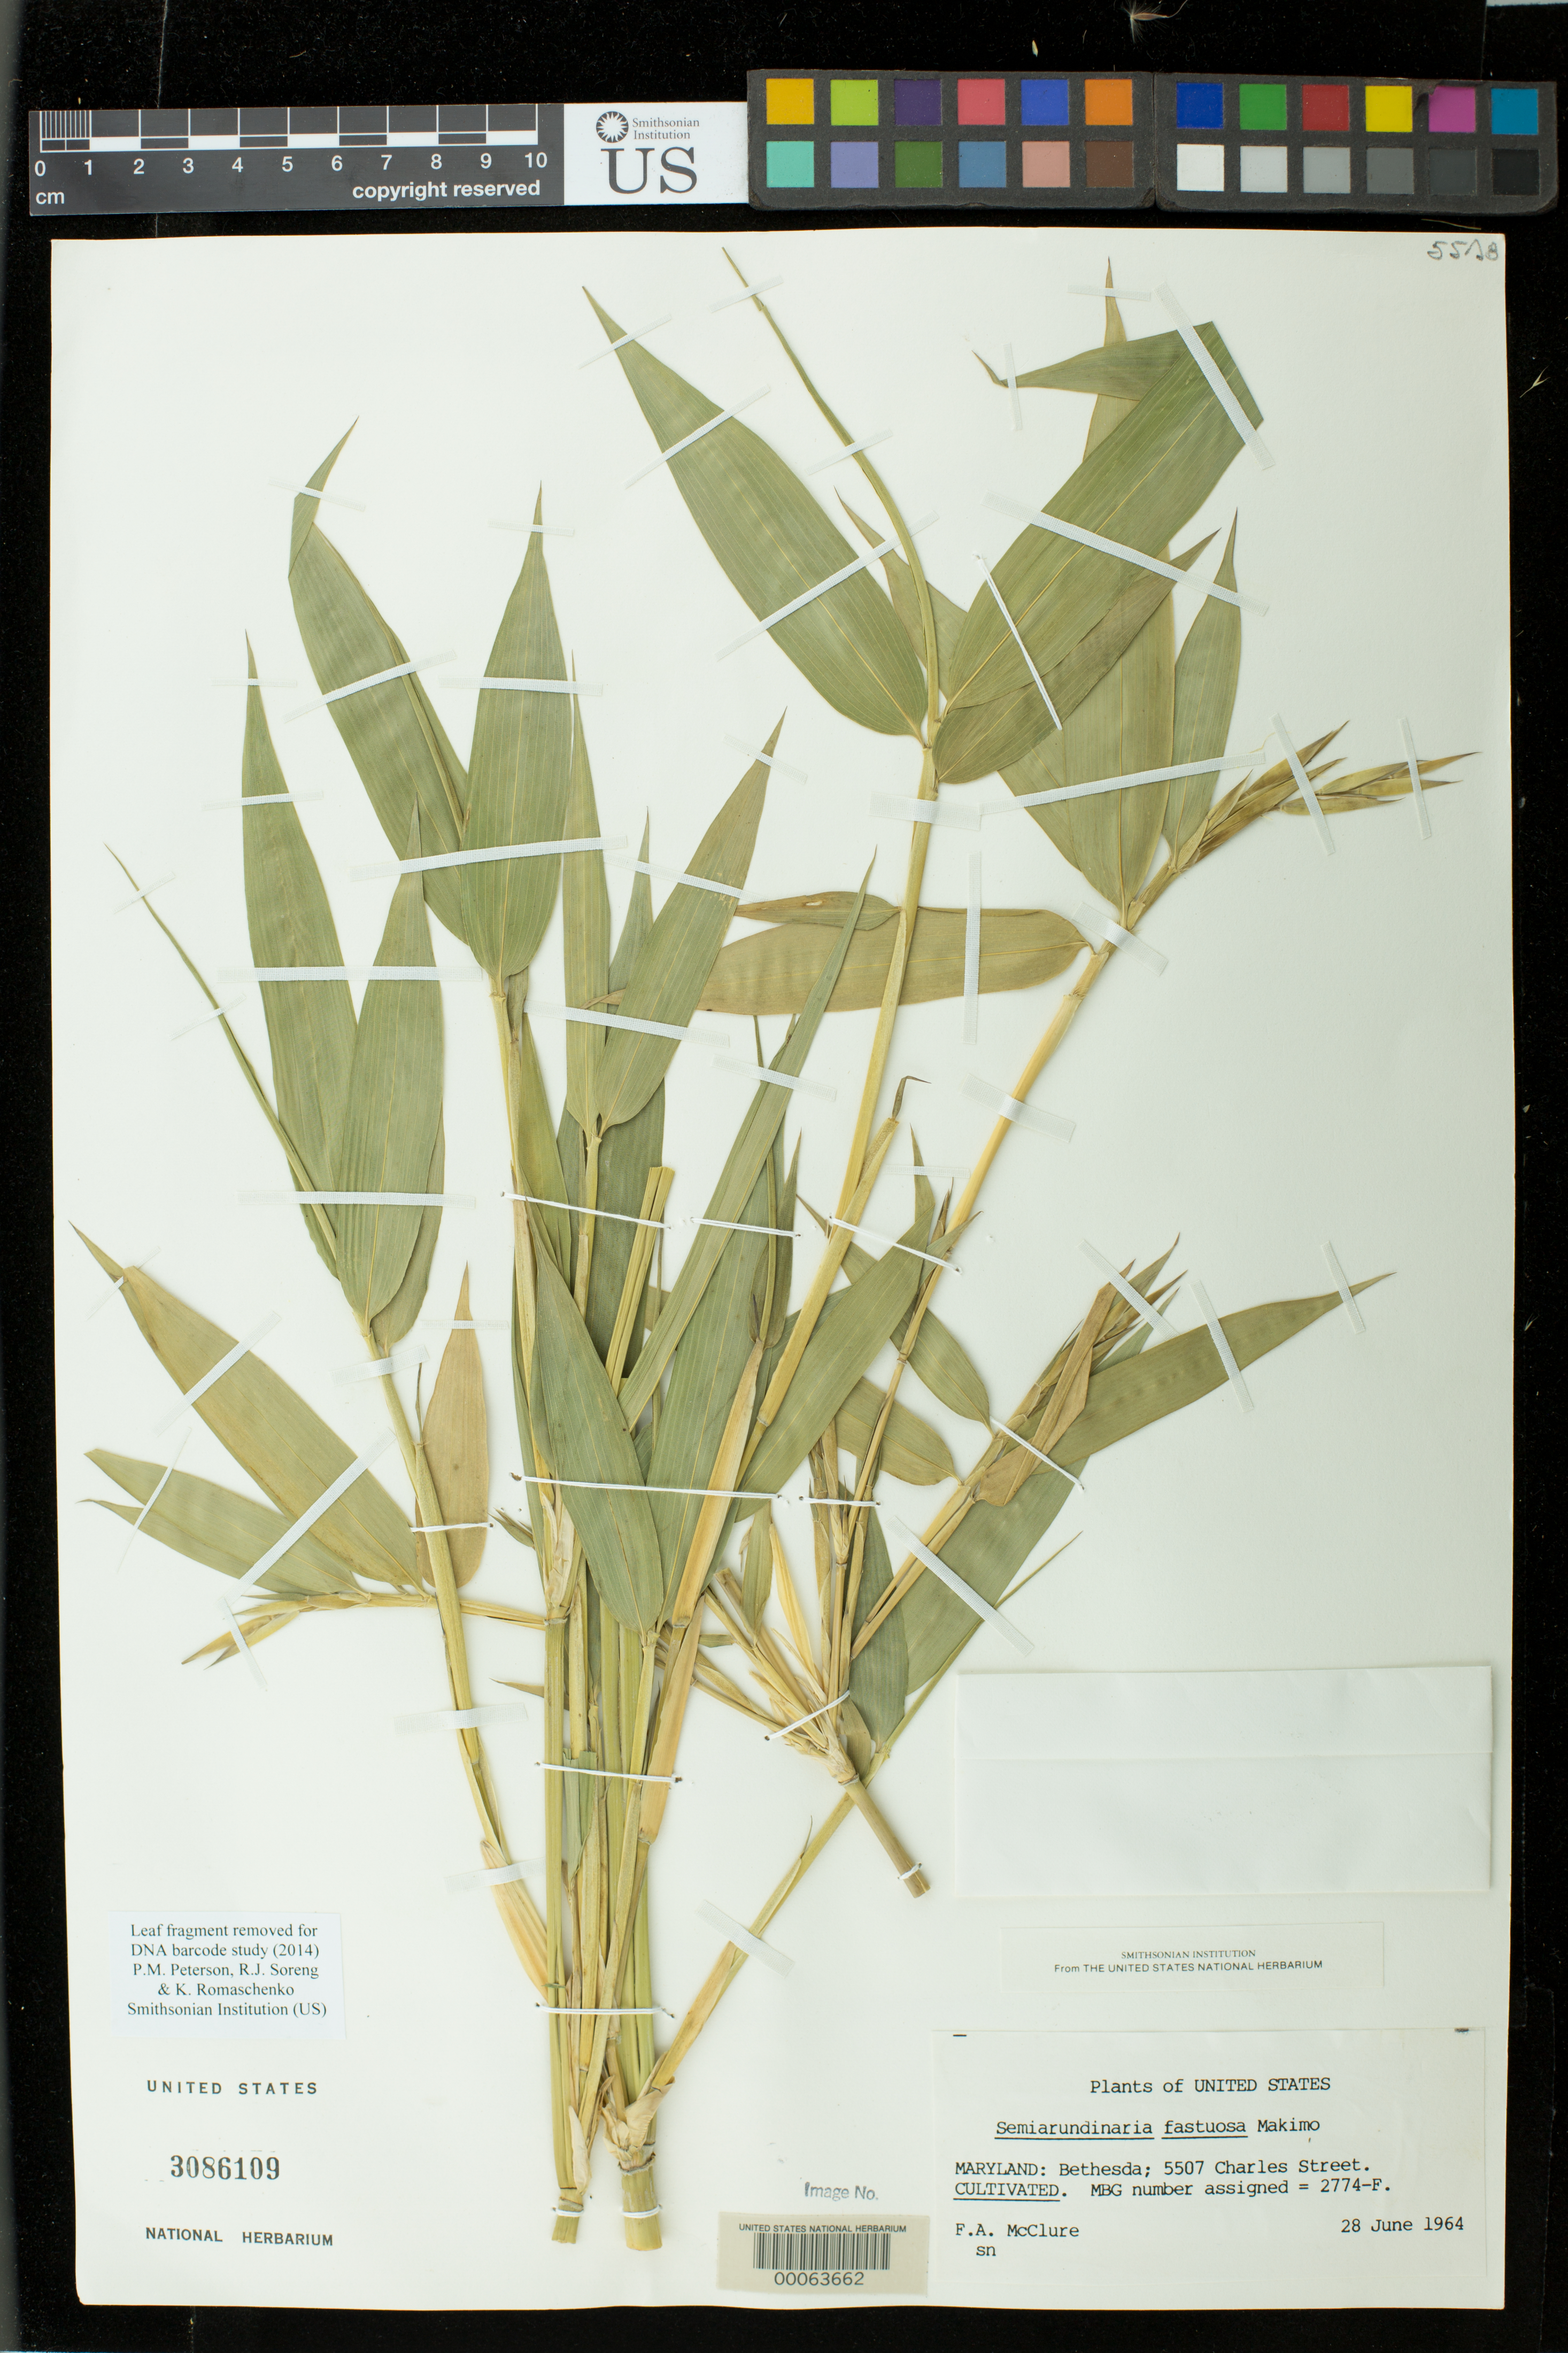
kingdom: Plantae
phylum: Tracheophyta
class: Liliopsida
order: Poales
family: Poaceae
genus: Semiarundinaria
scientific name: Semiarundinaria fastuosa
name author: Makino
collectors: F. A. McClure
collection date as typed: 28 Jun 1964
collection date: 1964-06-28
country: United States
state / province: Maryland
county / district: Montgomery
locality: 5507 Charles Street, Bethesda (McClure's garden)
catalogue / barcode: US 3086109